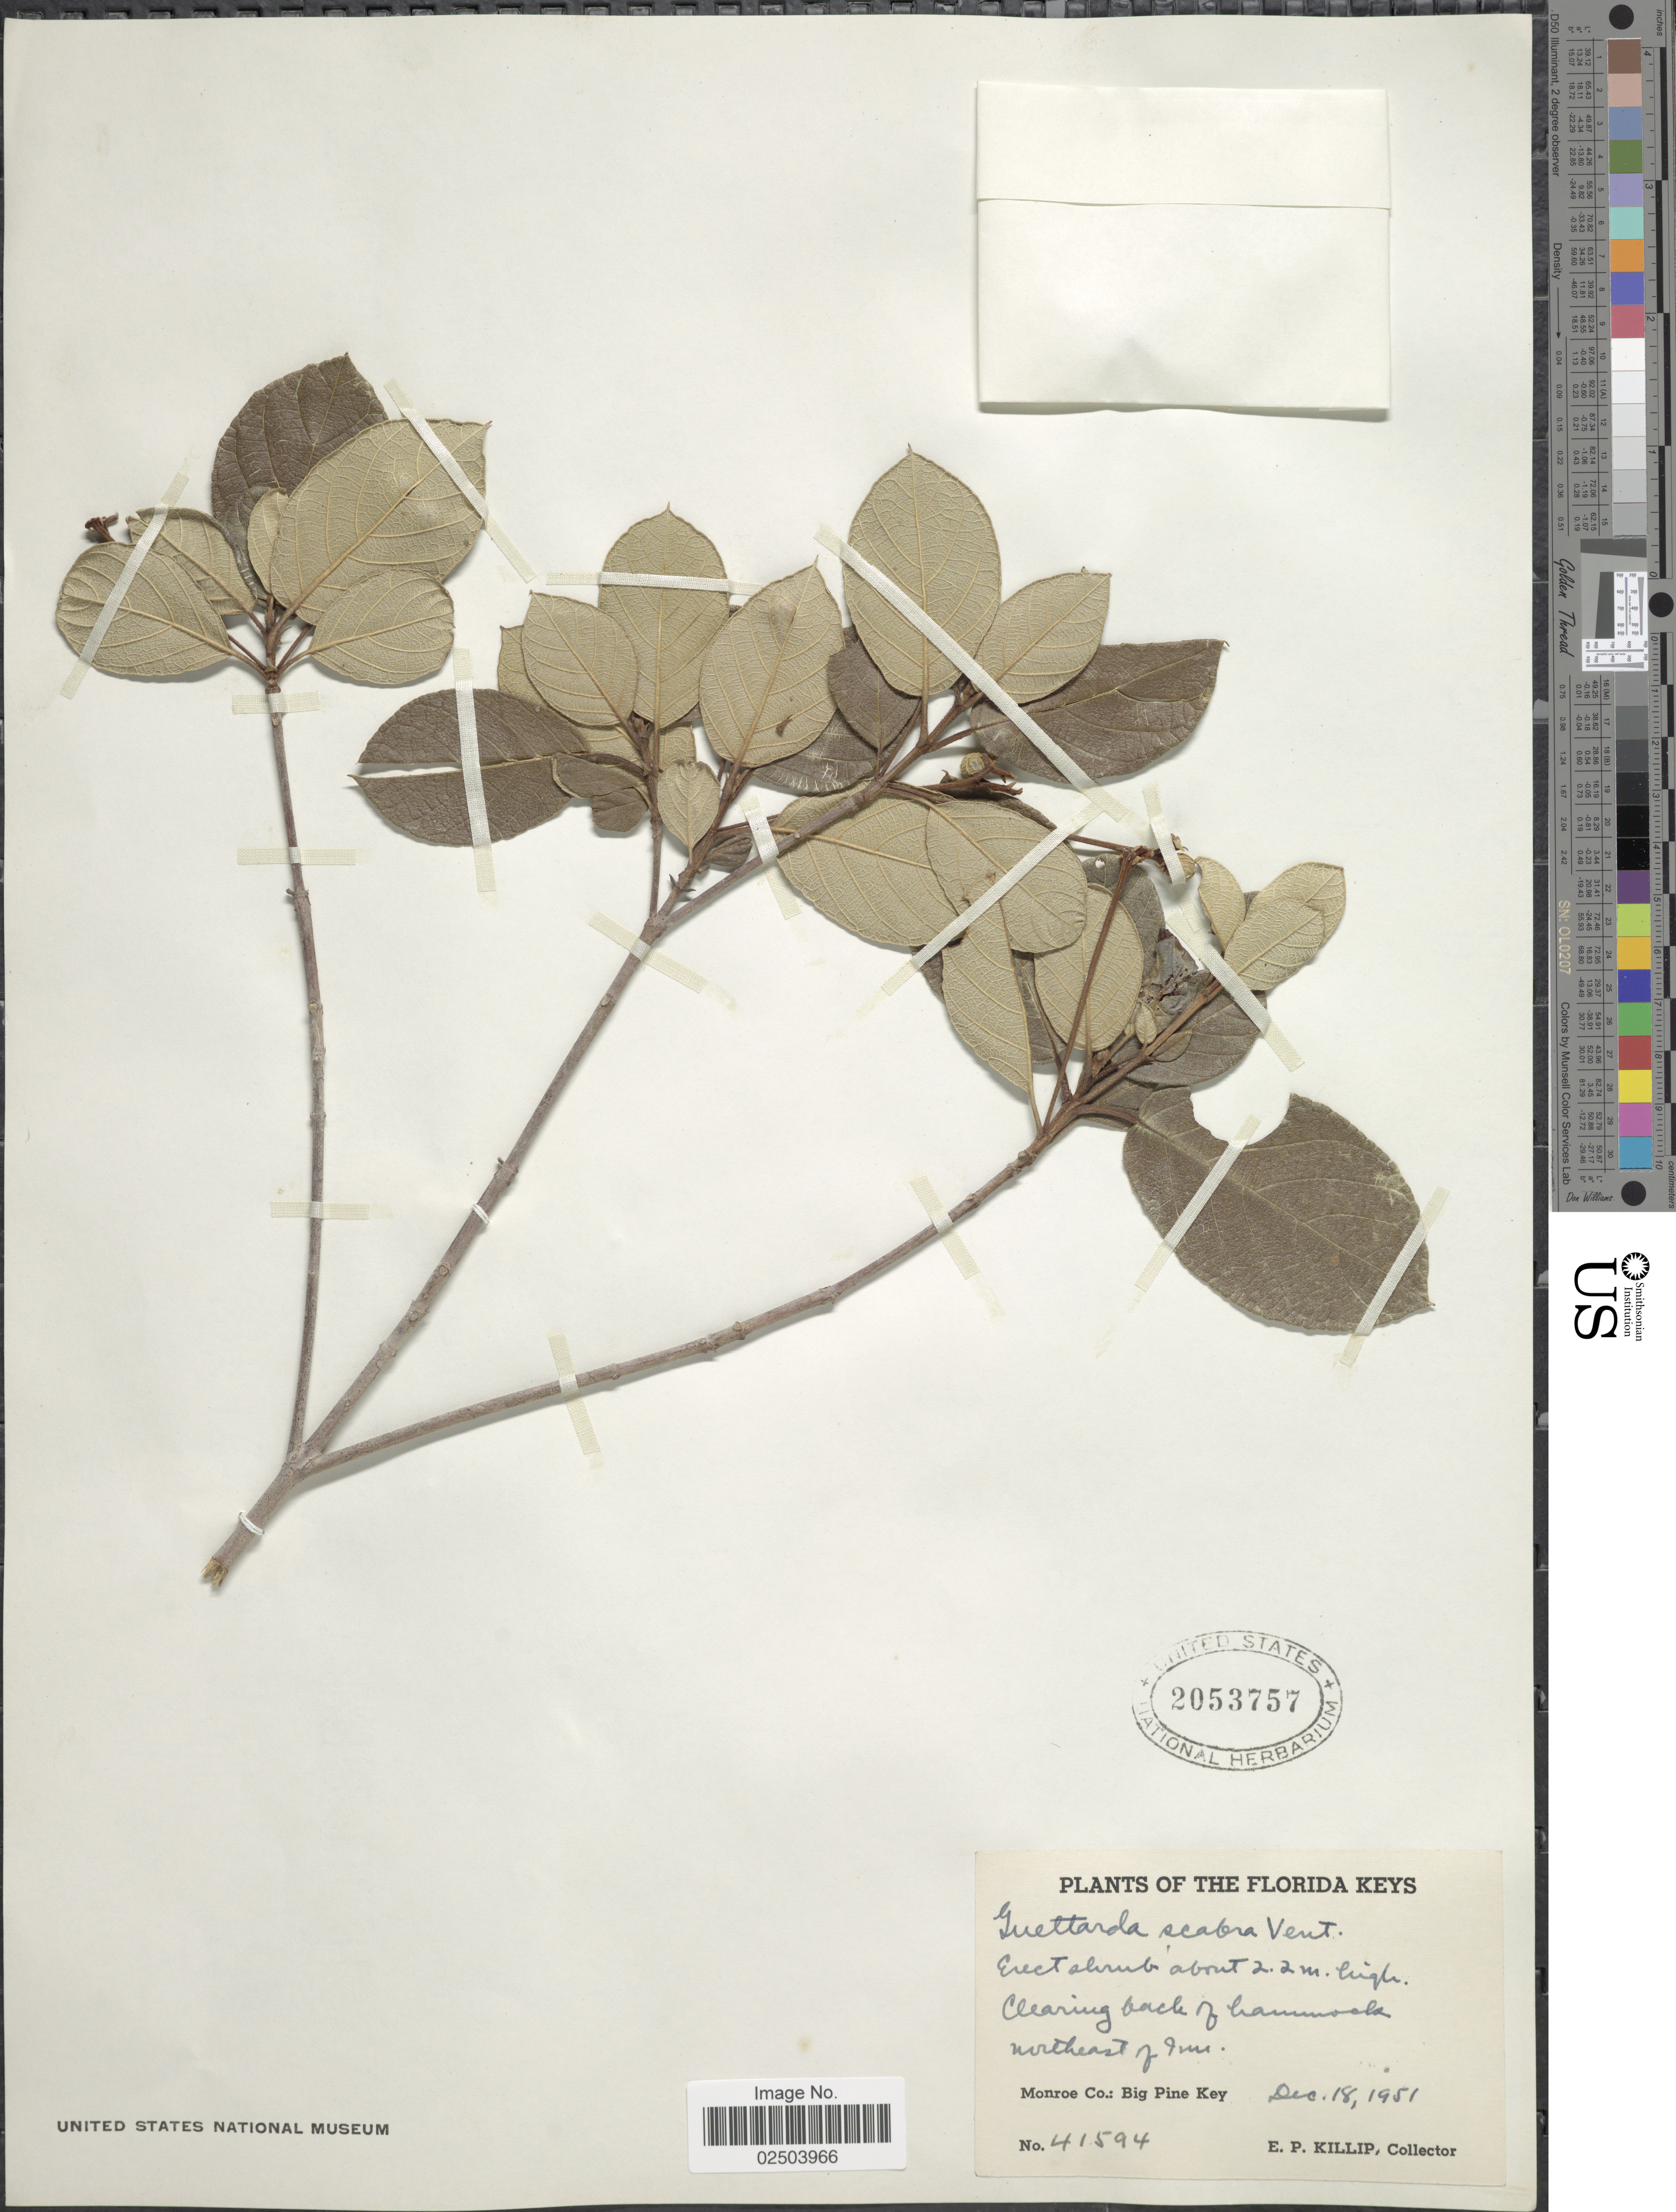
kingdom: Plantae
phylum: Tracheophyta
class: Magnoliopsida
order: Gentianales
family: Rubiaceae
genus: Guettarda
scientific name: Guettarda scabra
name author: (L.) Vent.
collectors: E. P. Killip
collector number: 41594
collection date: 1951-12-18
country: United States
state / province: Florida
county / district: Monroe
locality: Florida Keys. Clearing back of hammock northeast of Inn. Monroe Co.: Big Pine Key.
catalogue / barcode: US 2053757